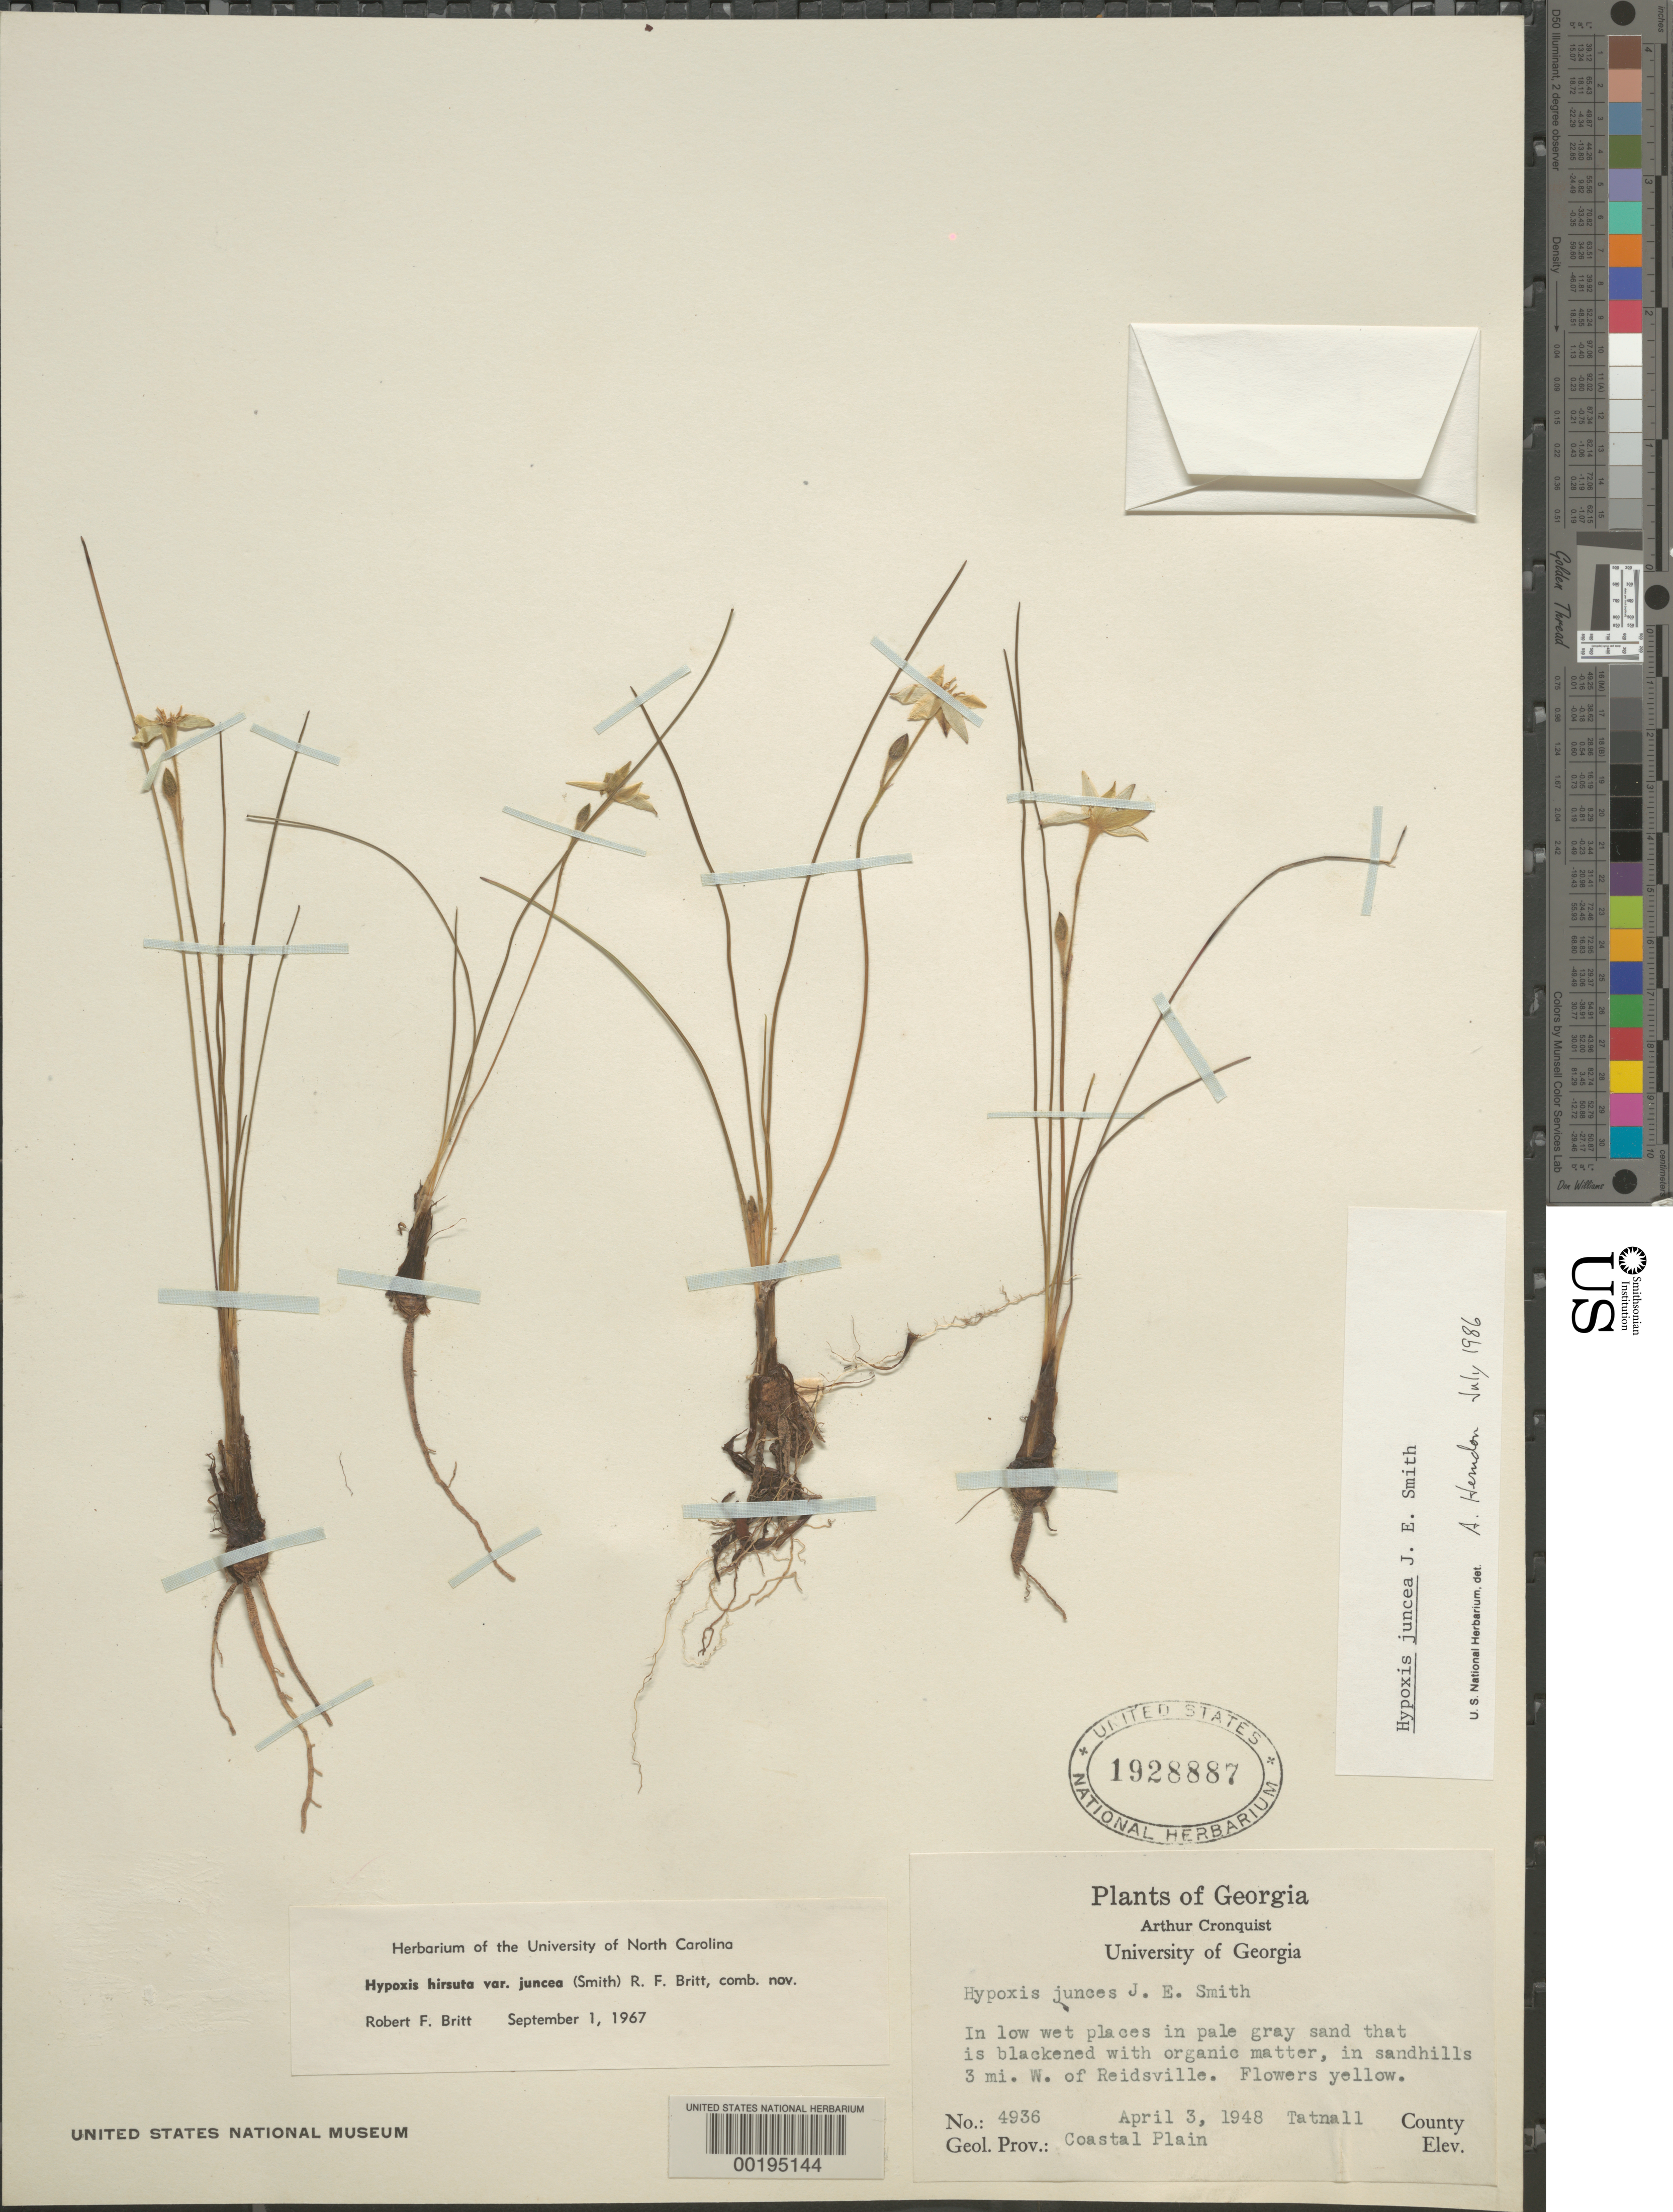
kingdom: Plantae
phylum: Tracheophyta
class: Liliopsida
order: Asparagales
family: Hypoxidaceae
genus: Hypoxis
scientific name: Hypoxis juncea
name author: Small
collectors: A. J. Cronquist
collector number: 4936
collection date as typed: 03 Apr 1948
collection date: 1948-04-03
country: United States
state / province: Georgia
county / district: Tatnall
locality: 3 mi w of reidsville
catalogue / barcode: US 1928887